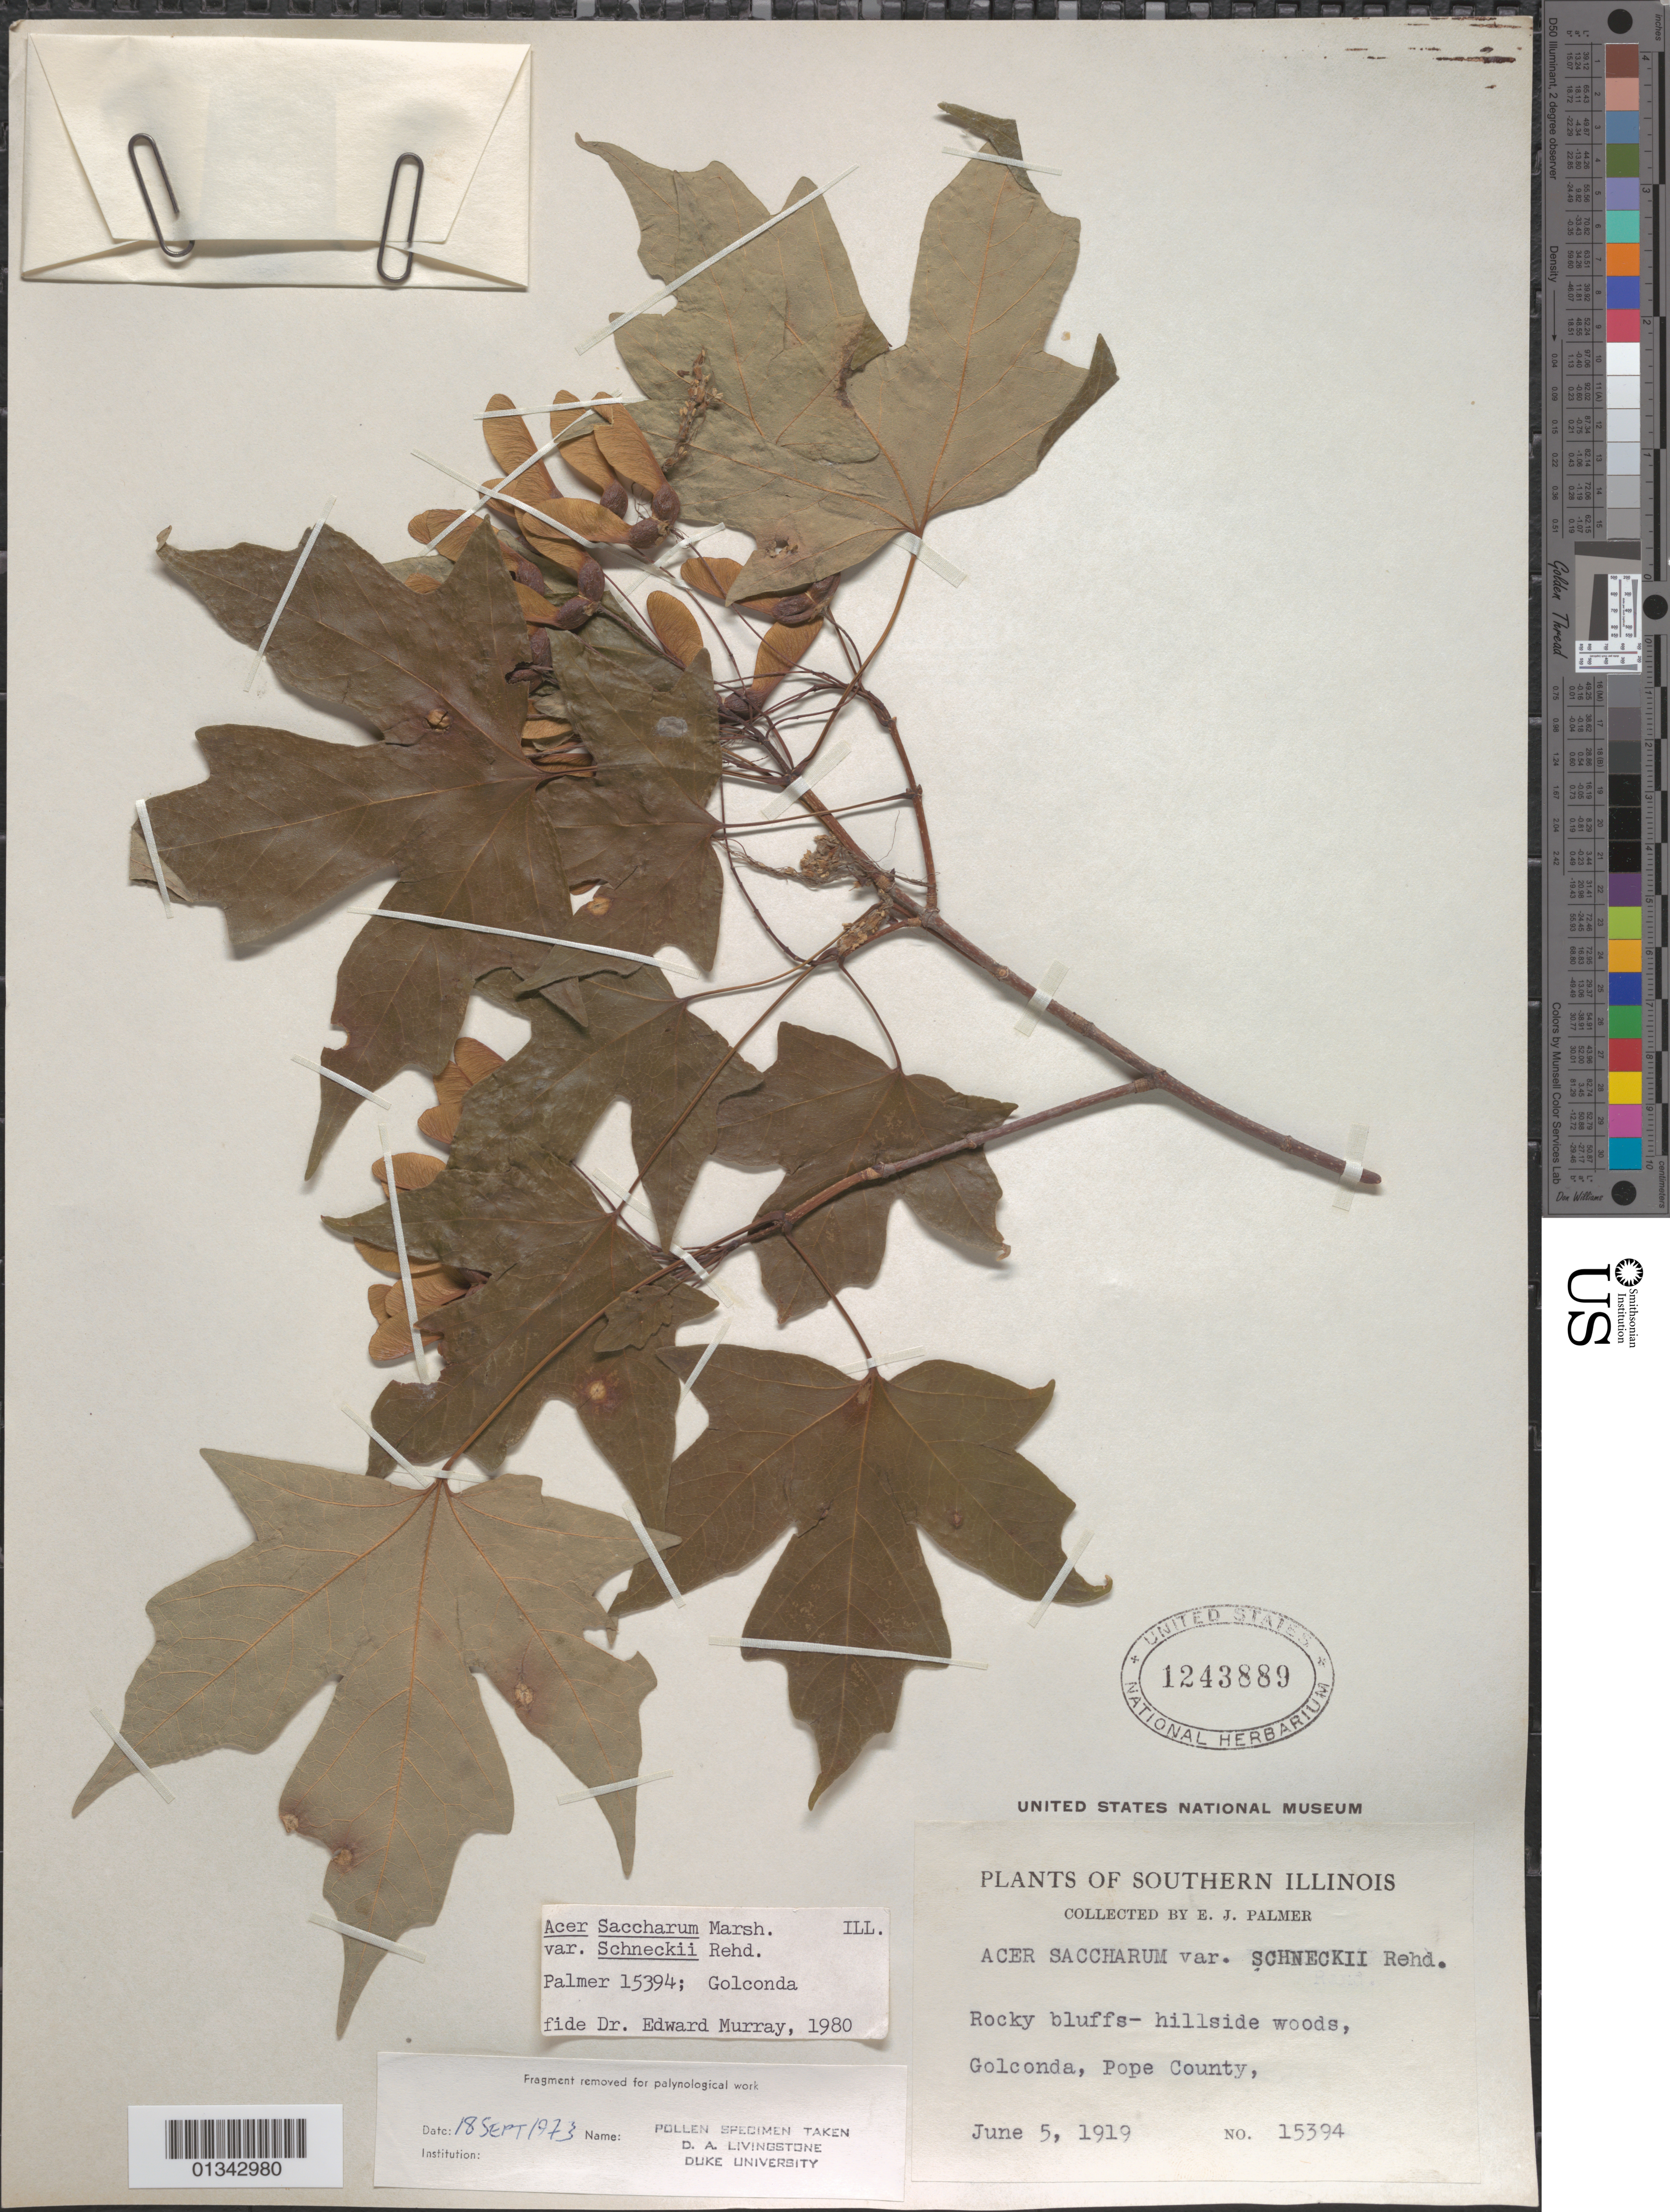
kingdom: Plantae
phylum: Tracheophyta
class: Magnoliopsida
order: Sapindales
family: Sapindaceae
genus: Acer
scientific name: Acer saccharum var. schneckii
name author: Rehder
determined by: Murray, Edward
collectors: E. J. Palmer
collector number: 15394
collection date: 1919-06-05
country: United States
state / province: Illinois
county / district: Pope County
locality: Pope County, Golconda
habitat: Rocky bluffs - hillside woods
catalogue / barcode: US 1243889